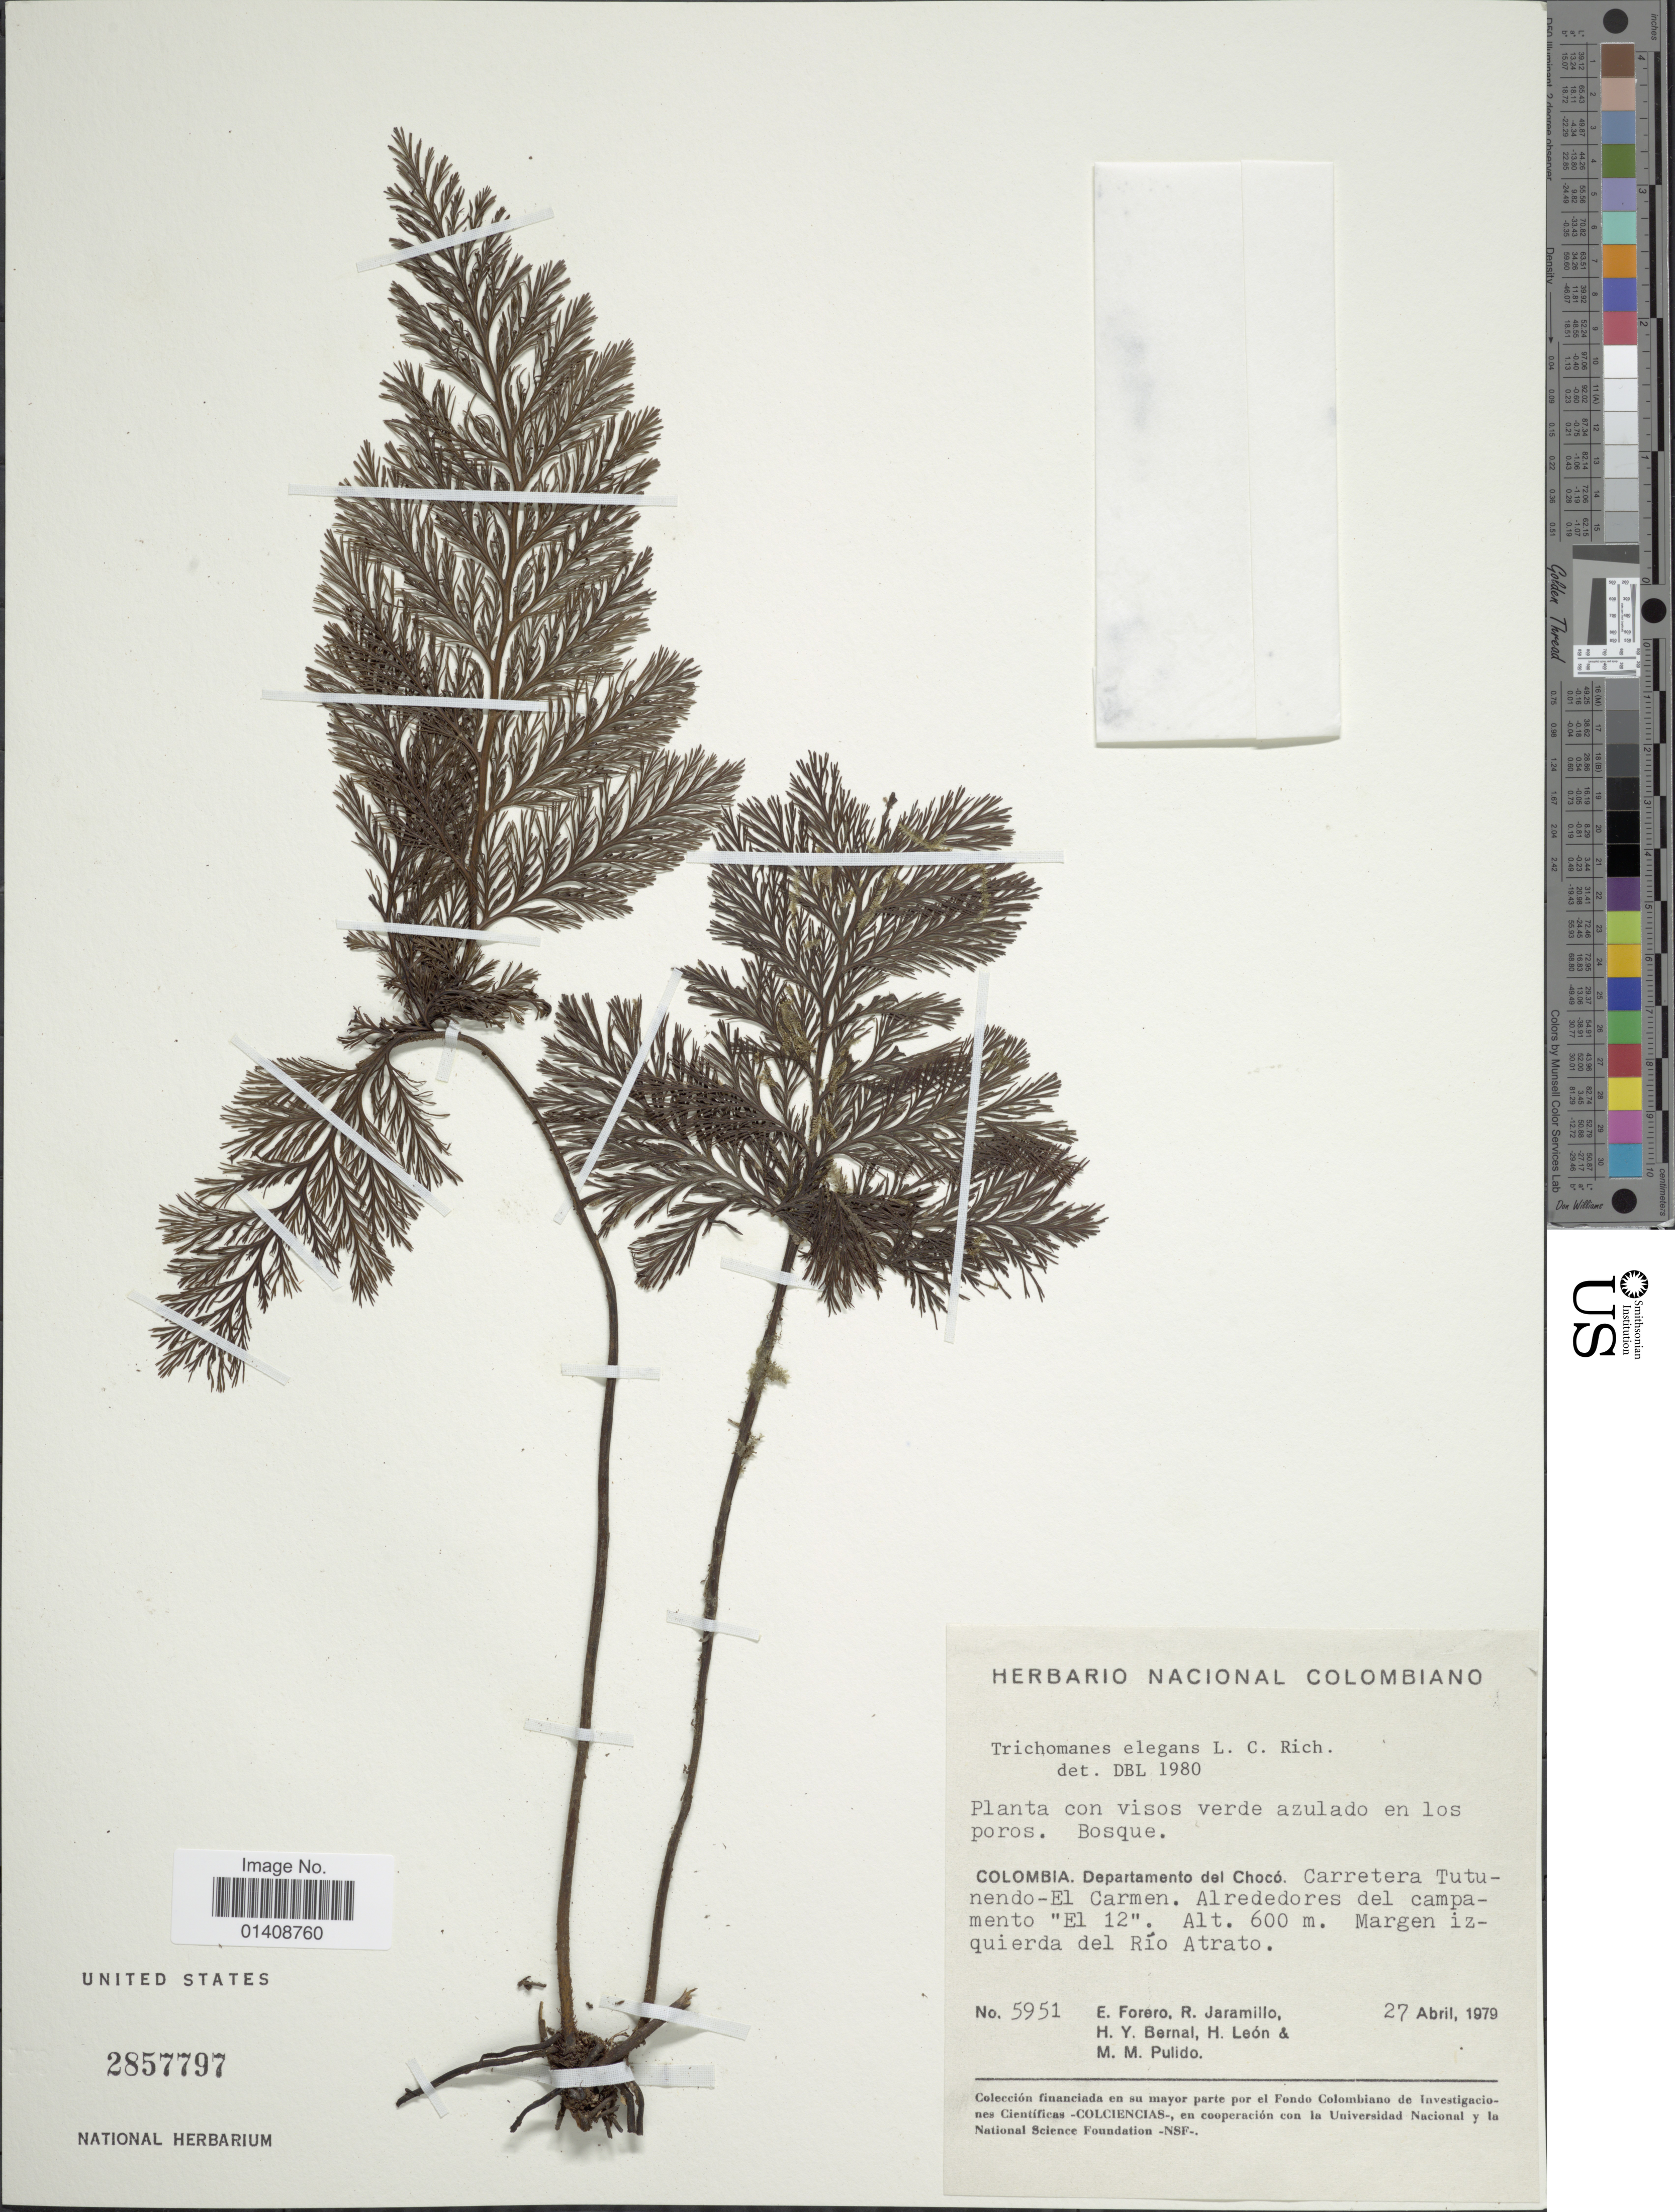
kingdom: Plantae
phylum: Tracheophyta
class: Polypodiopsida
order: Hymenophyllales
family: Hymenophyllaceae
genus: Trichomanes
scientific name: Trichomanes elegans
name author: Rich.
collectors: E. Forero, R. Jaramillo M., H. Y. Bernal, H. León & M. Pulido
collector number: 5951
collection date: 1979-04-27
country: Colombia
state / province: Chocó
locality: Carretera Tutunendo-El Carmen. Alrededores del campamento 'El 12'. Margen izquierda del Rio Atrato.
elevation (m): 600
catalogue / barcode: US 2857797